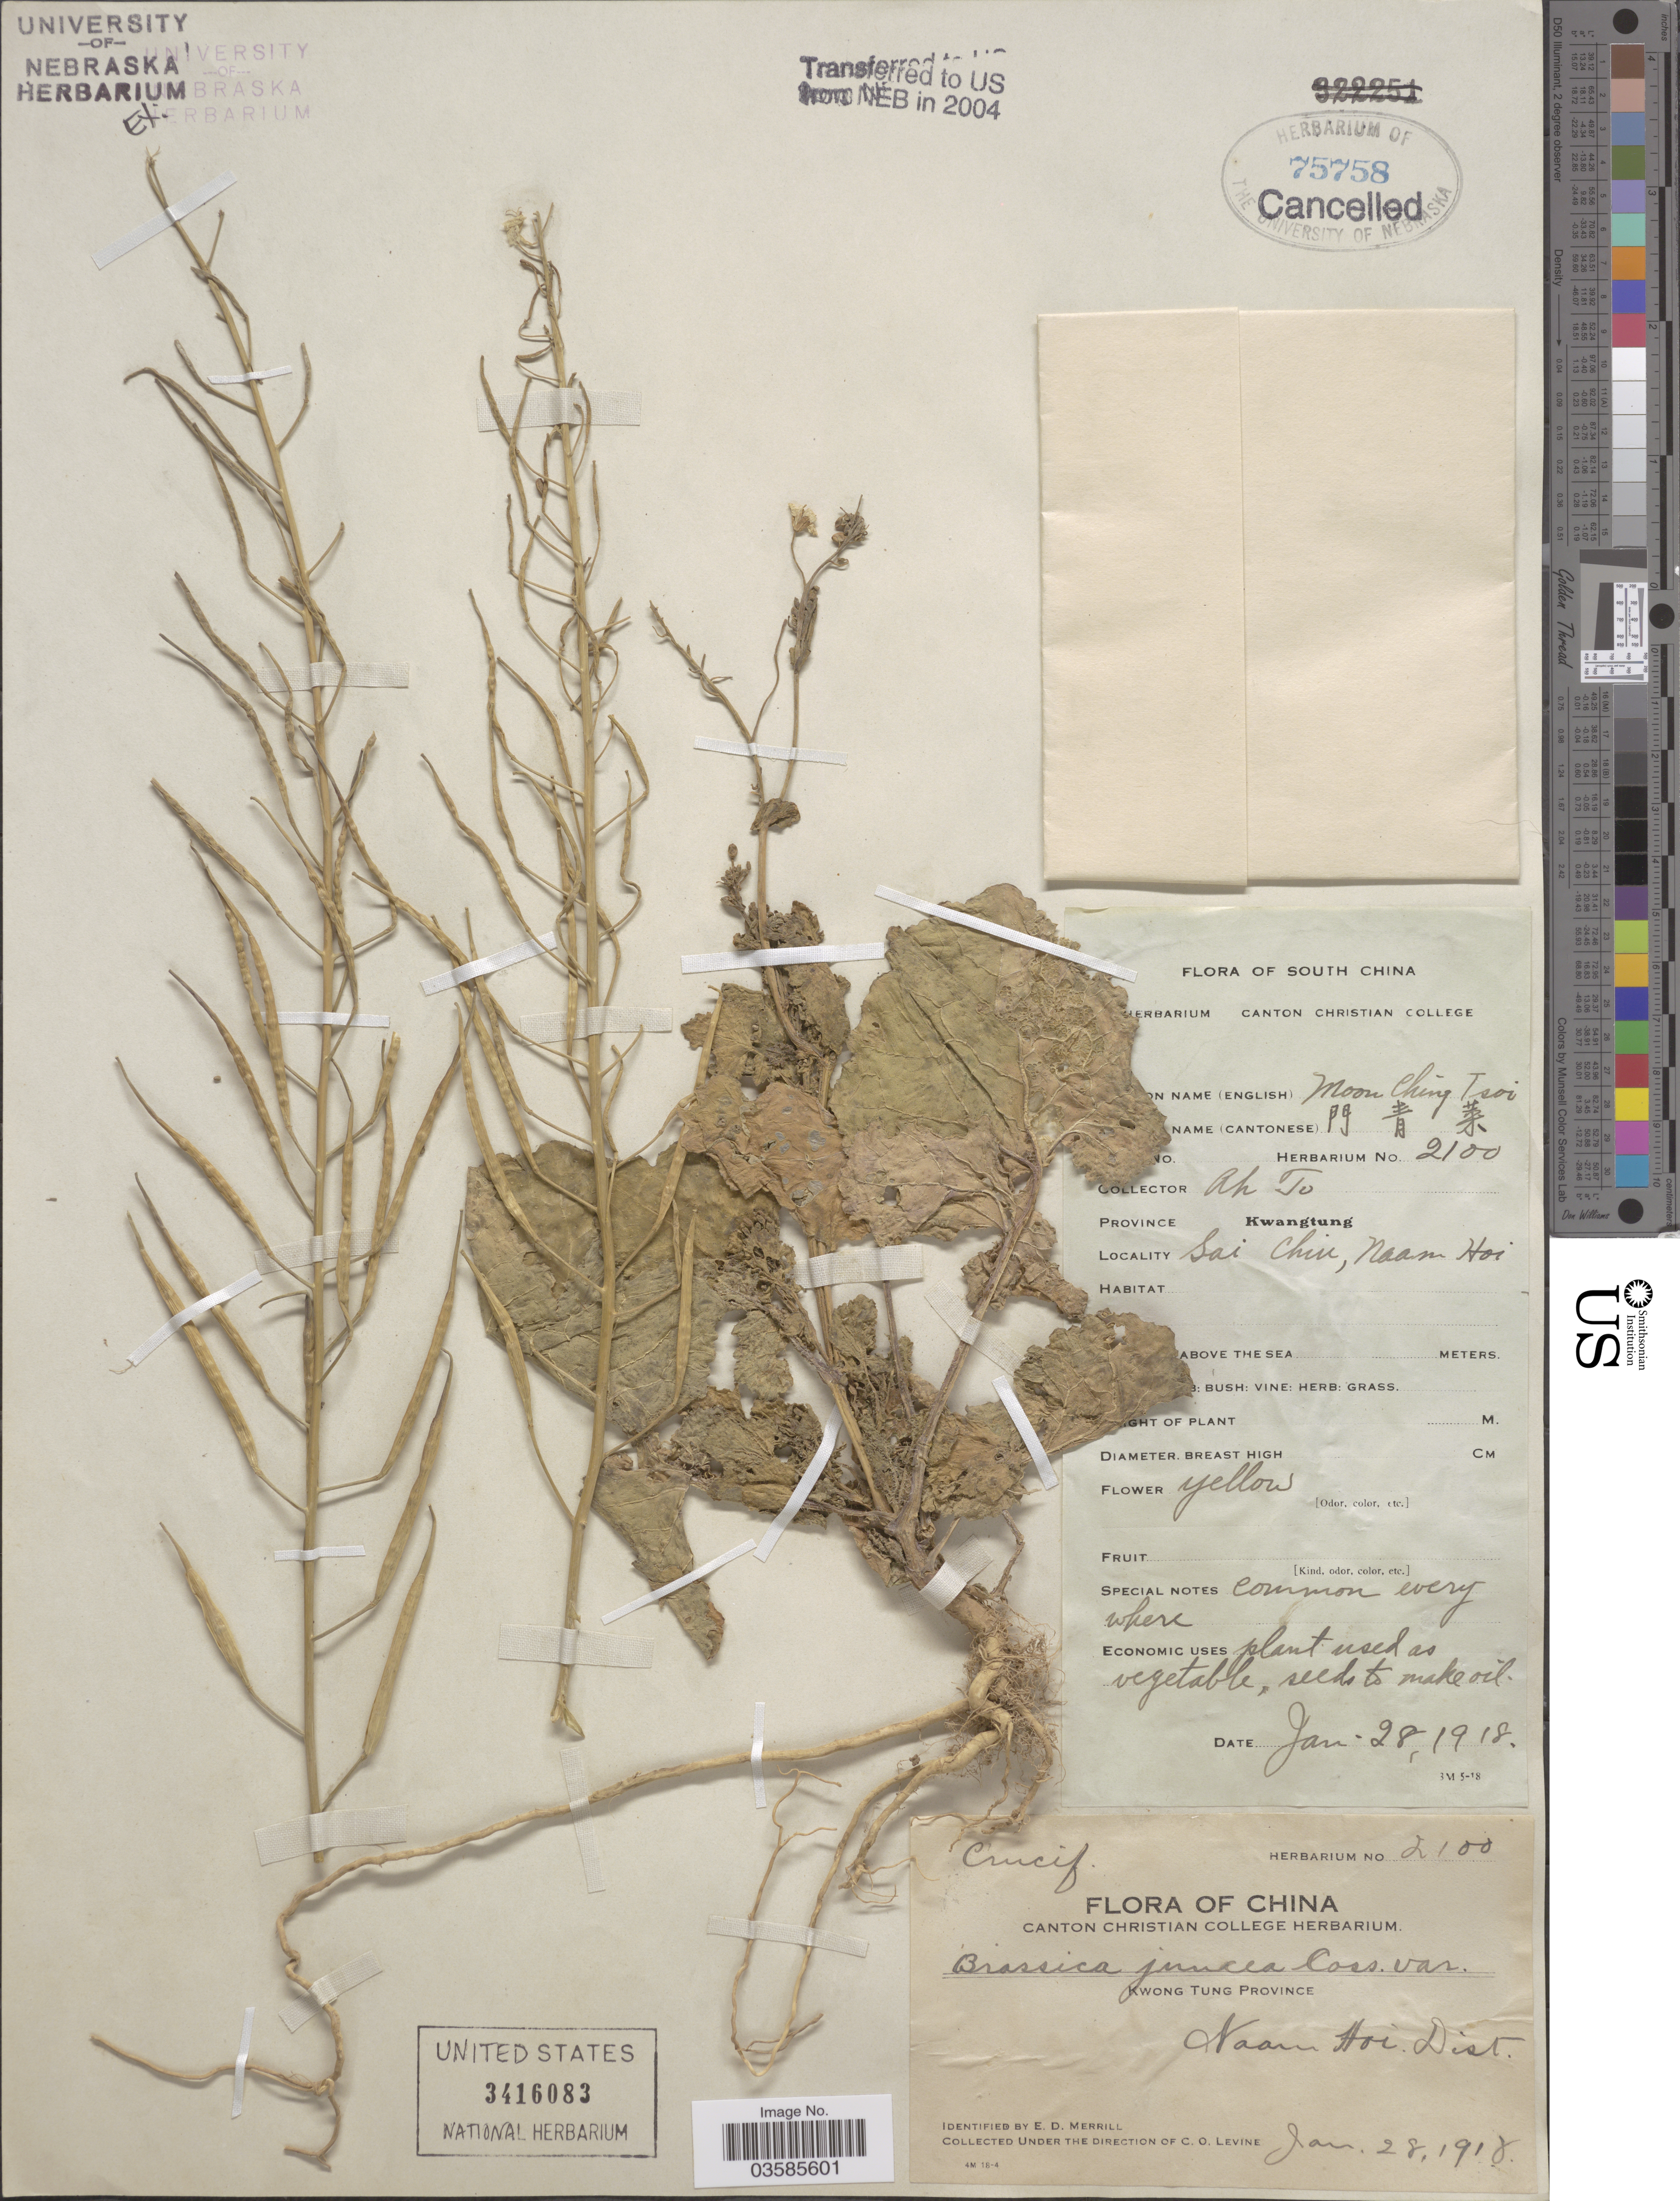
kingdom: Plantae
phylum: Tracheophyta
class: Magnoliopsida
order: Brassicales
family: Brassicaceae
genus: Brassica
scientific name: Brassica juncea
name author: (L.) Czern.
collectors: A. To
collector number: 2100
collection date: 1918-01-28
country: China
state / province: Guangdong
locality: Kwong Tung Province; Sai Chin [interpreted], Naam Hoi Dist.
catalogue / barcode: US 3416083